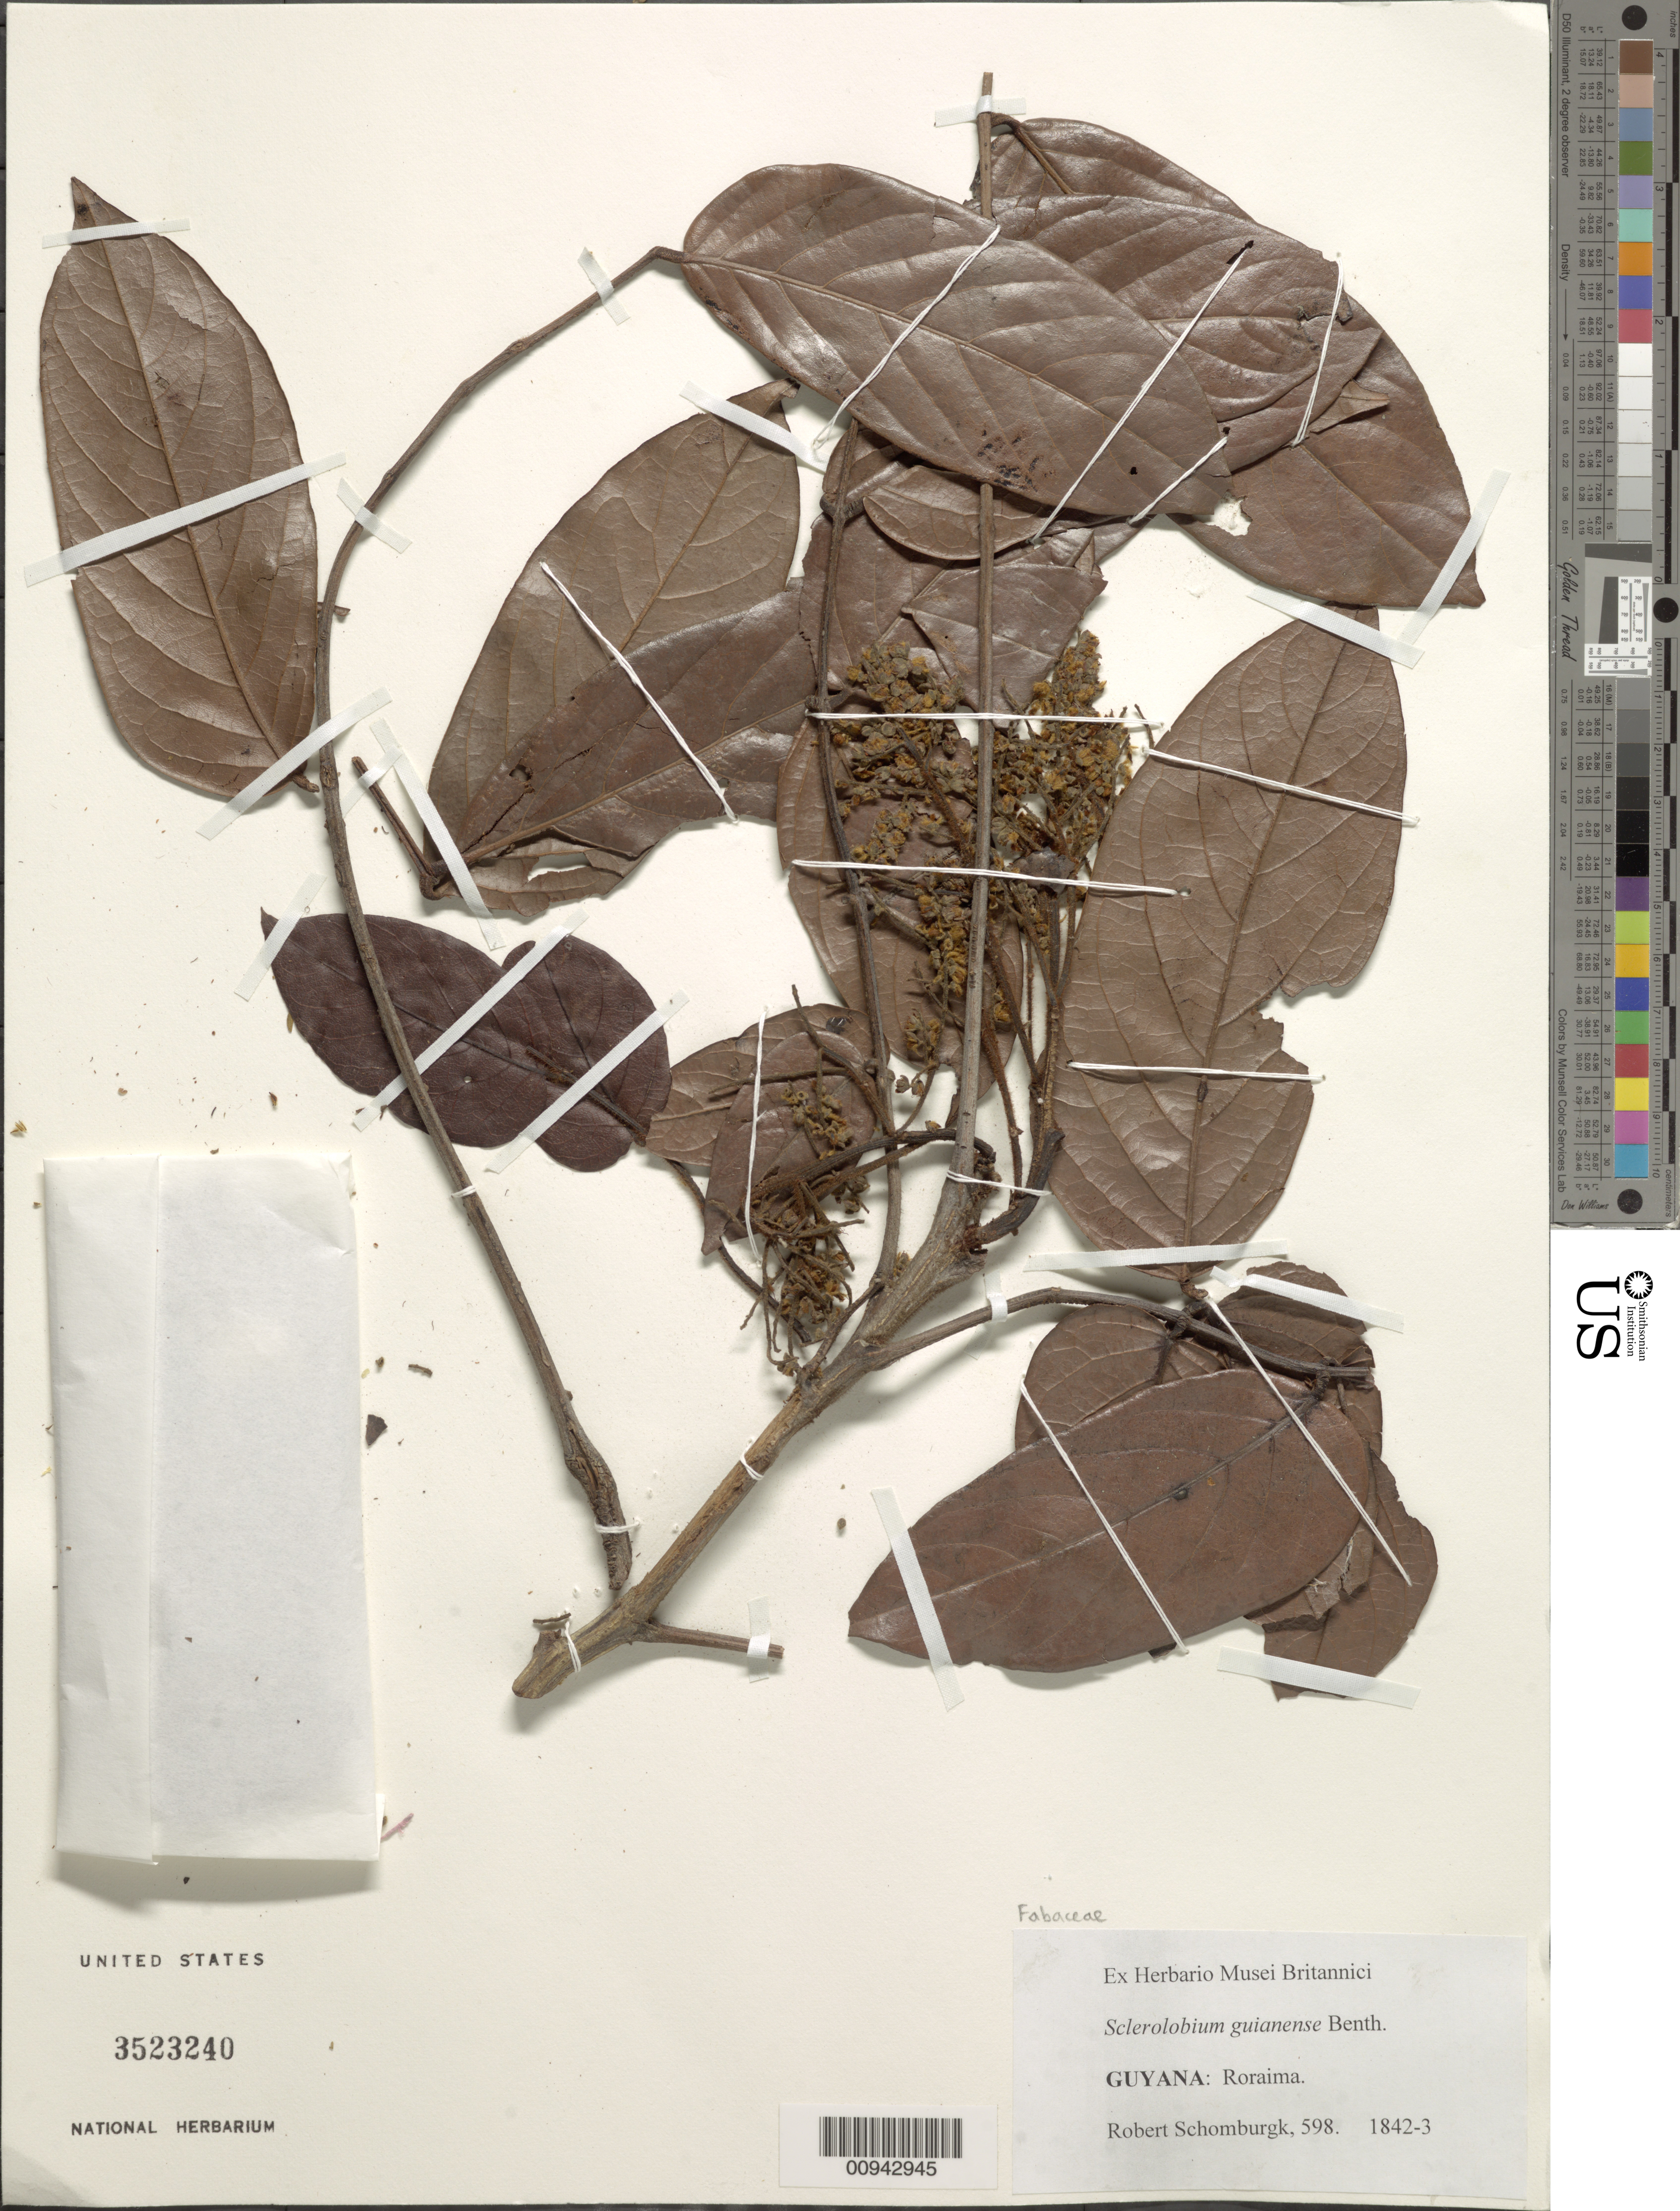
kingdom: Plantae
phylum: Tracheophyta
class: Magnoliopsida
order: Fabales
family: Fabaceae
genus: Tachigali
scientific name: Tachigali guianensis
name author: (Benth.) Zarucchi & Herend.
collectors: R. H. Schomburgk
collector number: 598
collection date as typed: March 1842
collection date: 1842-03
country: Guyana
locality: Roraima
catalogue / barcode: US 3523240